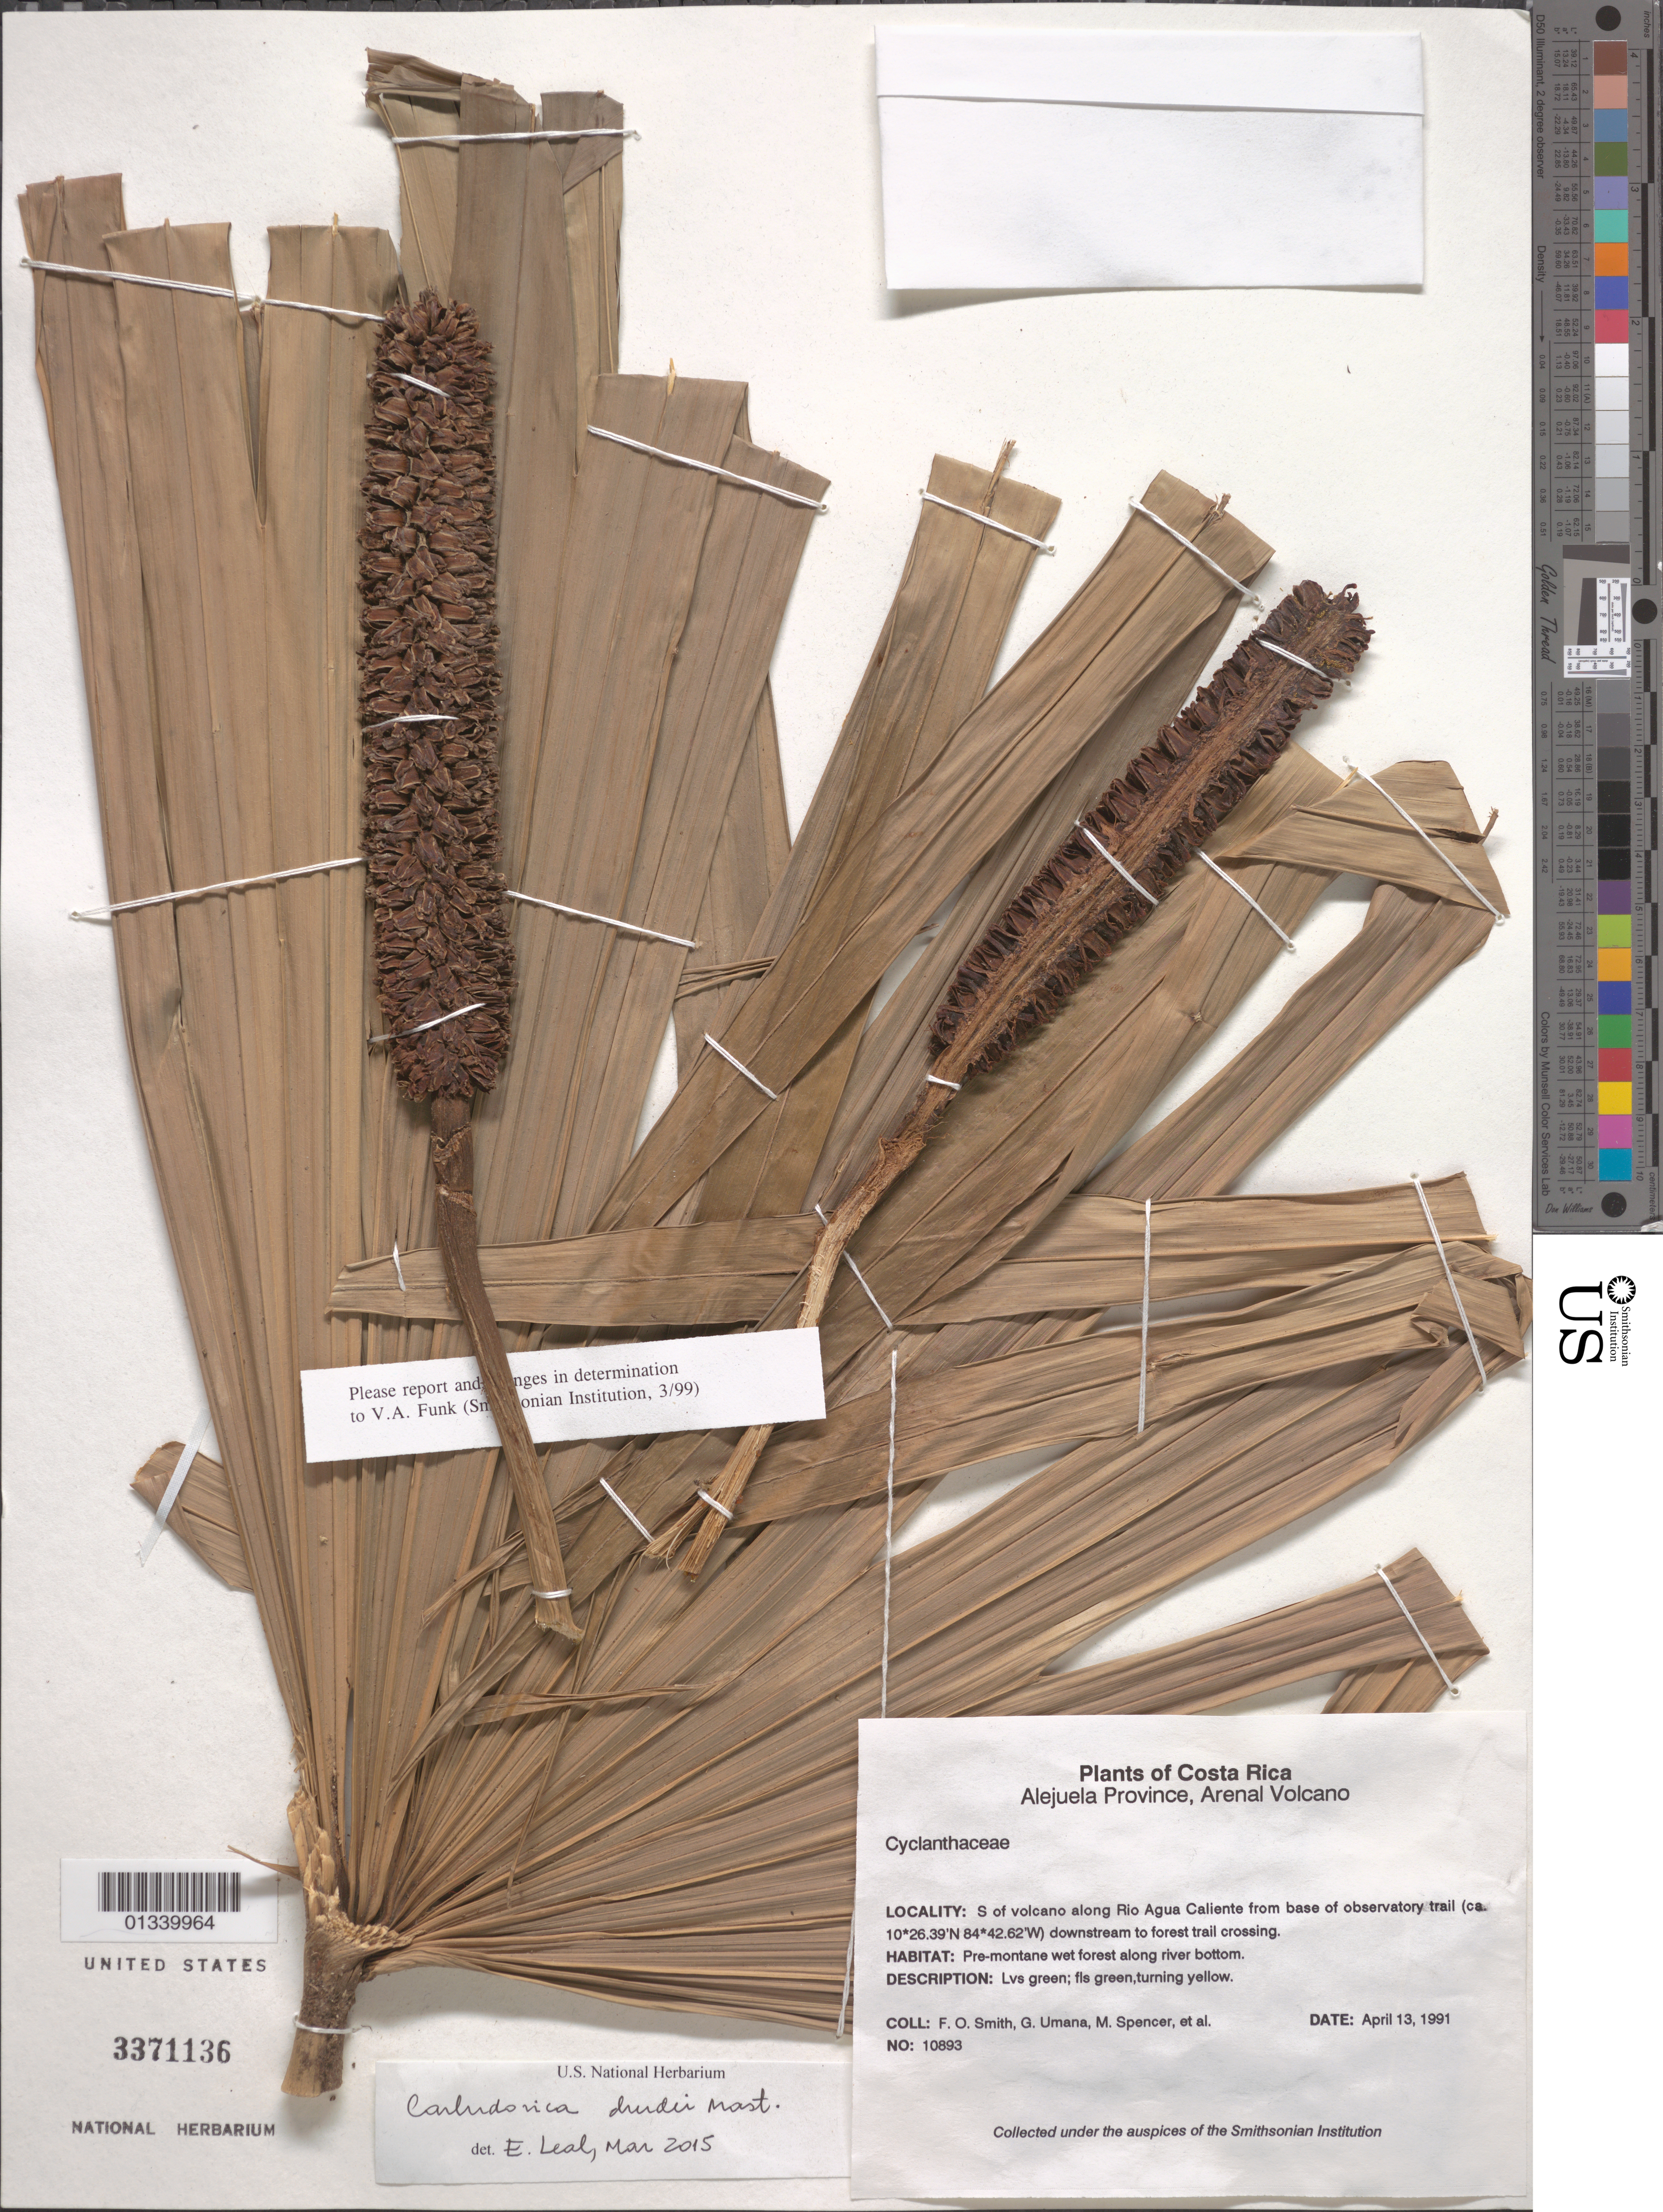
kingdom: Plantae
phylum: Tracheophyta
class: Liliopsida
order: Pandanales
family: Cyclanthaceae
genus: Carludovica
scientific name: Carludovica drudei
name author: Mast.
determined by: Leal, E.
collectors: F. Smith, G. Umana, M. A. Spencer & et al.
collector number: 10893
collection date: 1991-04-13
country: Costa Rica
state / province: Alajuela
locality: S of volcano along Rio Agua Caliente from base of observatory trail, downstream to forest trail crossing.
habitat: Pre-montane wet forest along river bottom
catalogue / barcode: US 3371136